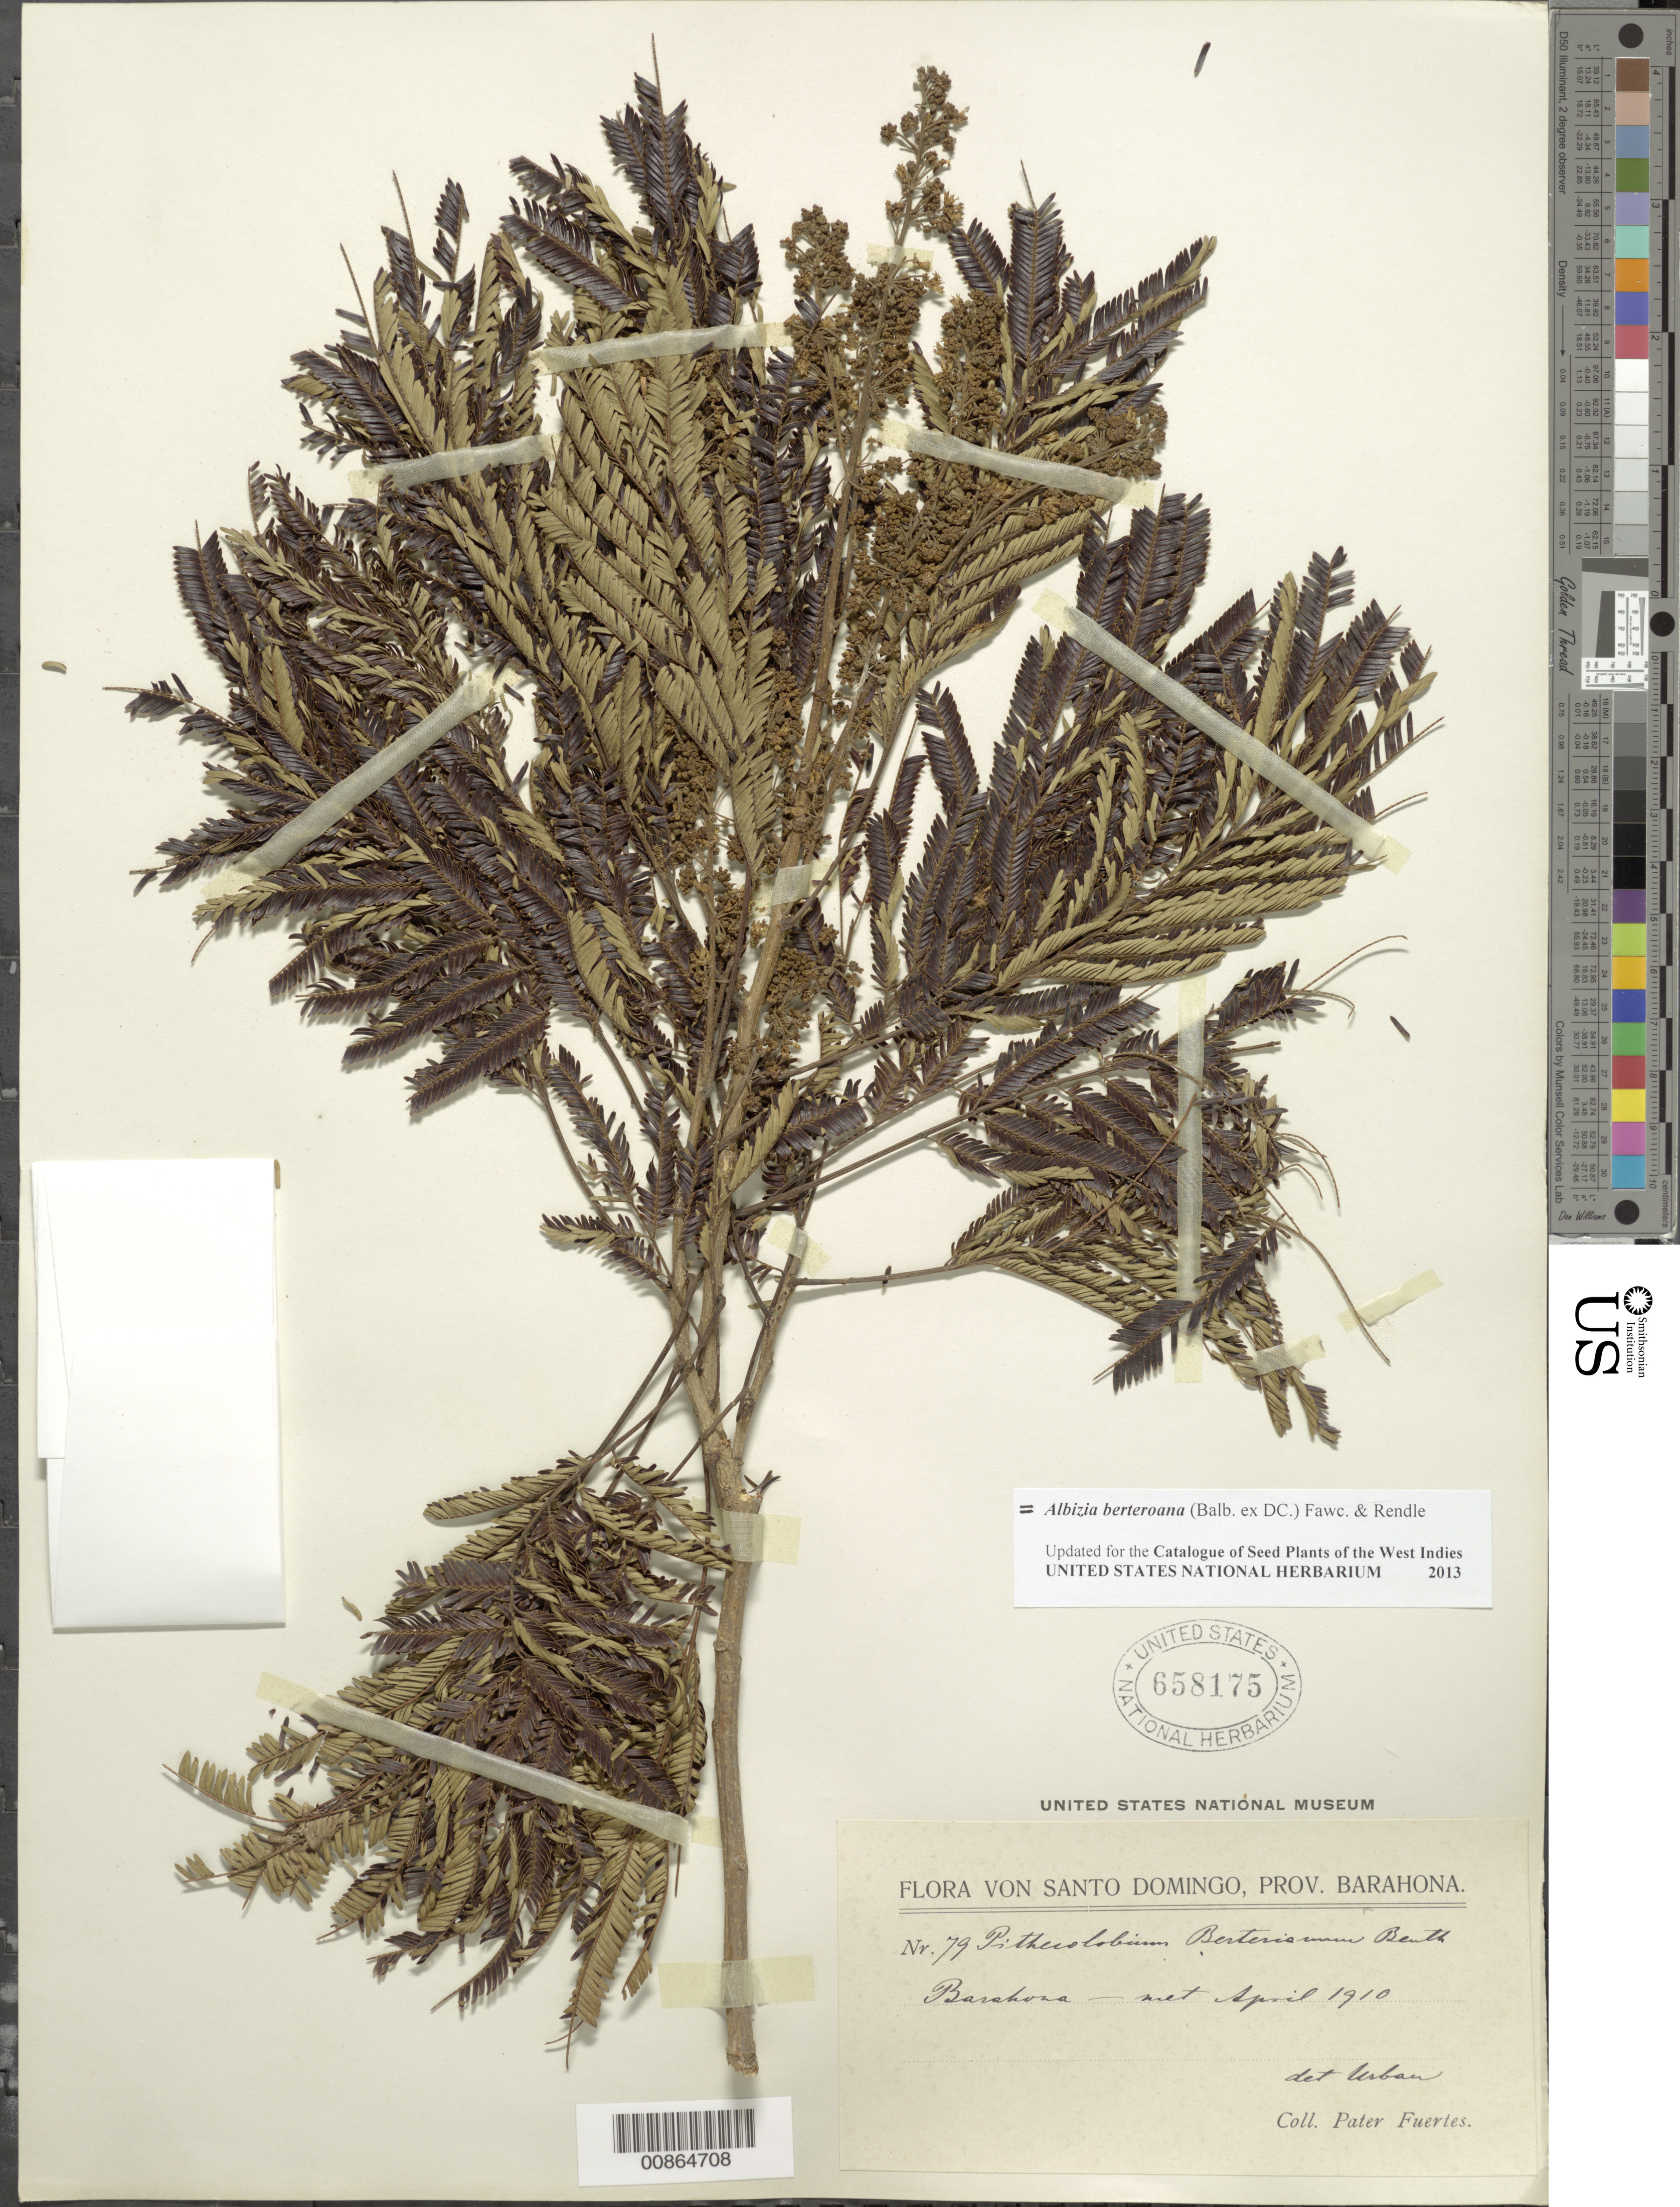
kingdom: Plantae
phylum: Tracheophyta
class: Magnoliopsida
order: Fabales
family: Fabaceae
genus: Pseudalbizzia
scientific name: Pseudalbizzia berteroana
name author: (Balb. ex DC.) Britton & Rose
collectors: M. D. Fuertes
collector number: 79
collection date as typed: Apr 1910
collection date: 1910-04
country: Dominican Republic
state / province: Barahona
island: Hispaniola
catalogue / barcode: US 658175